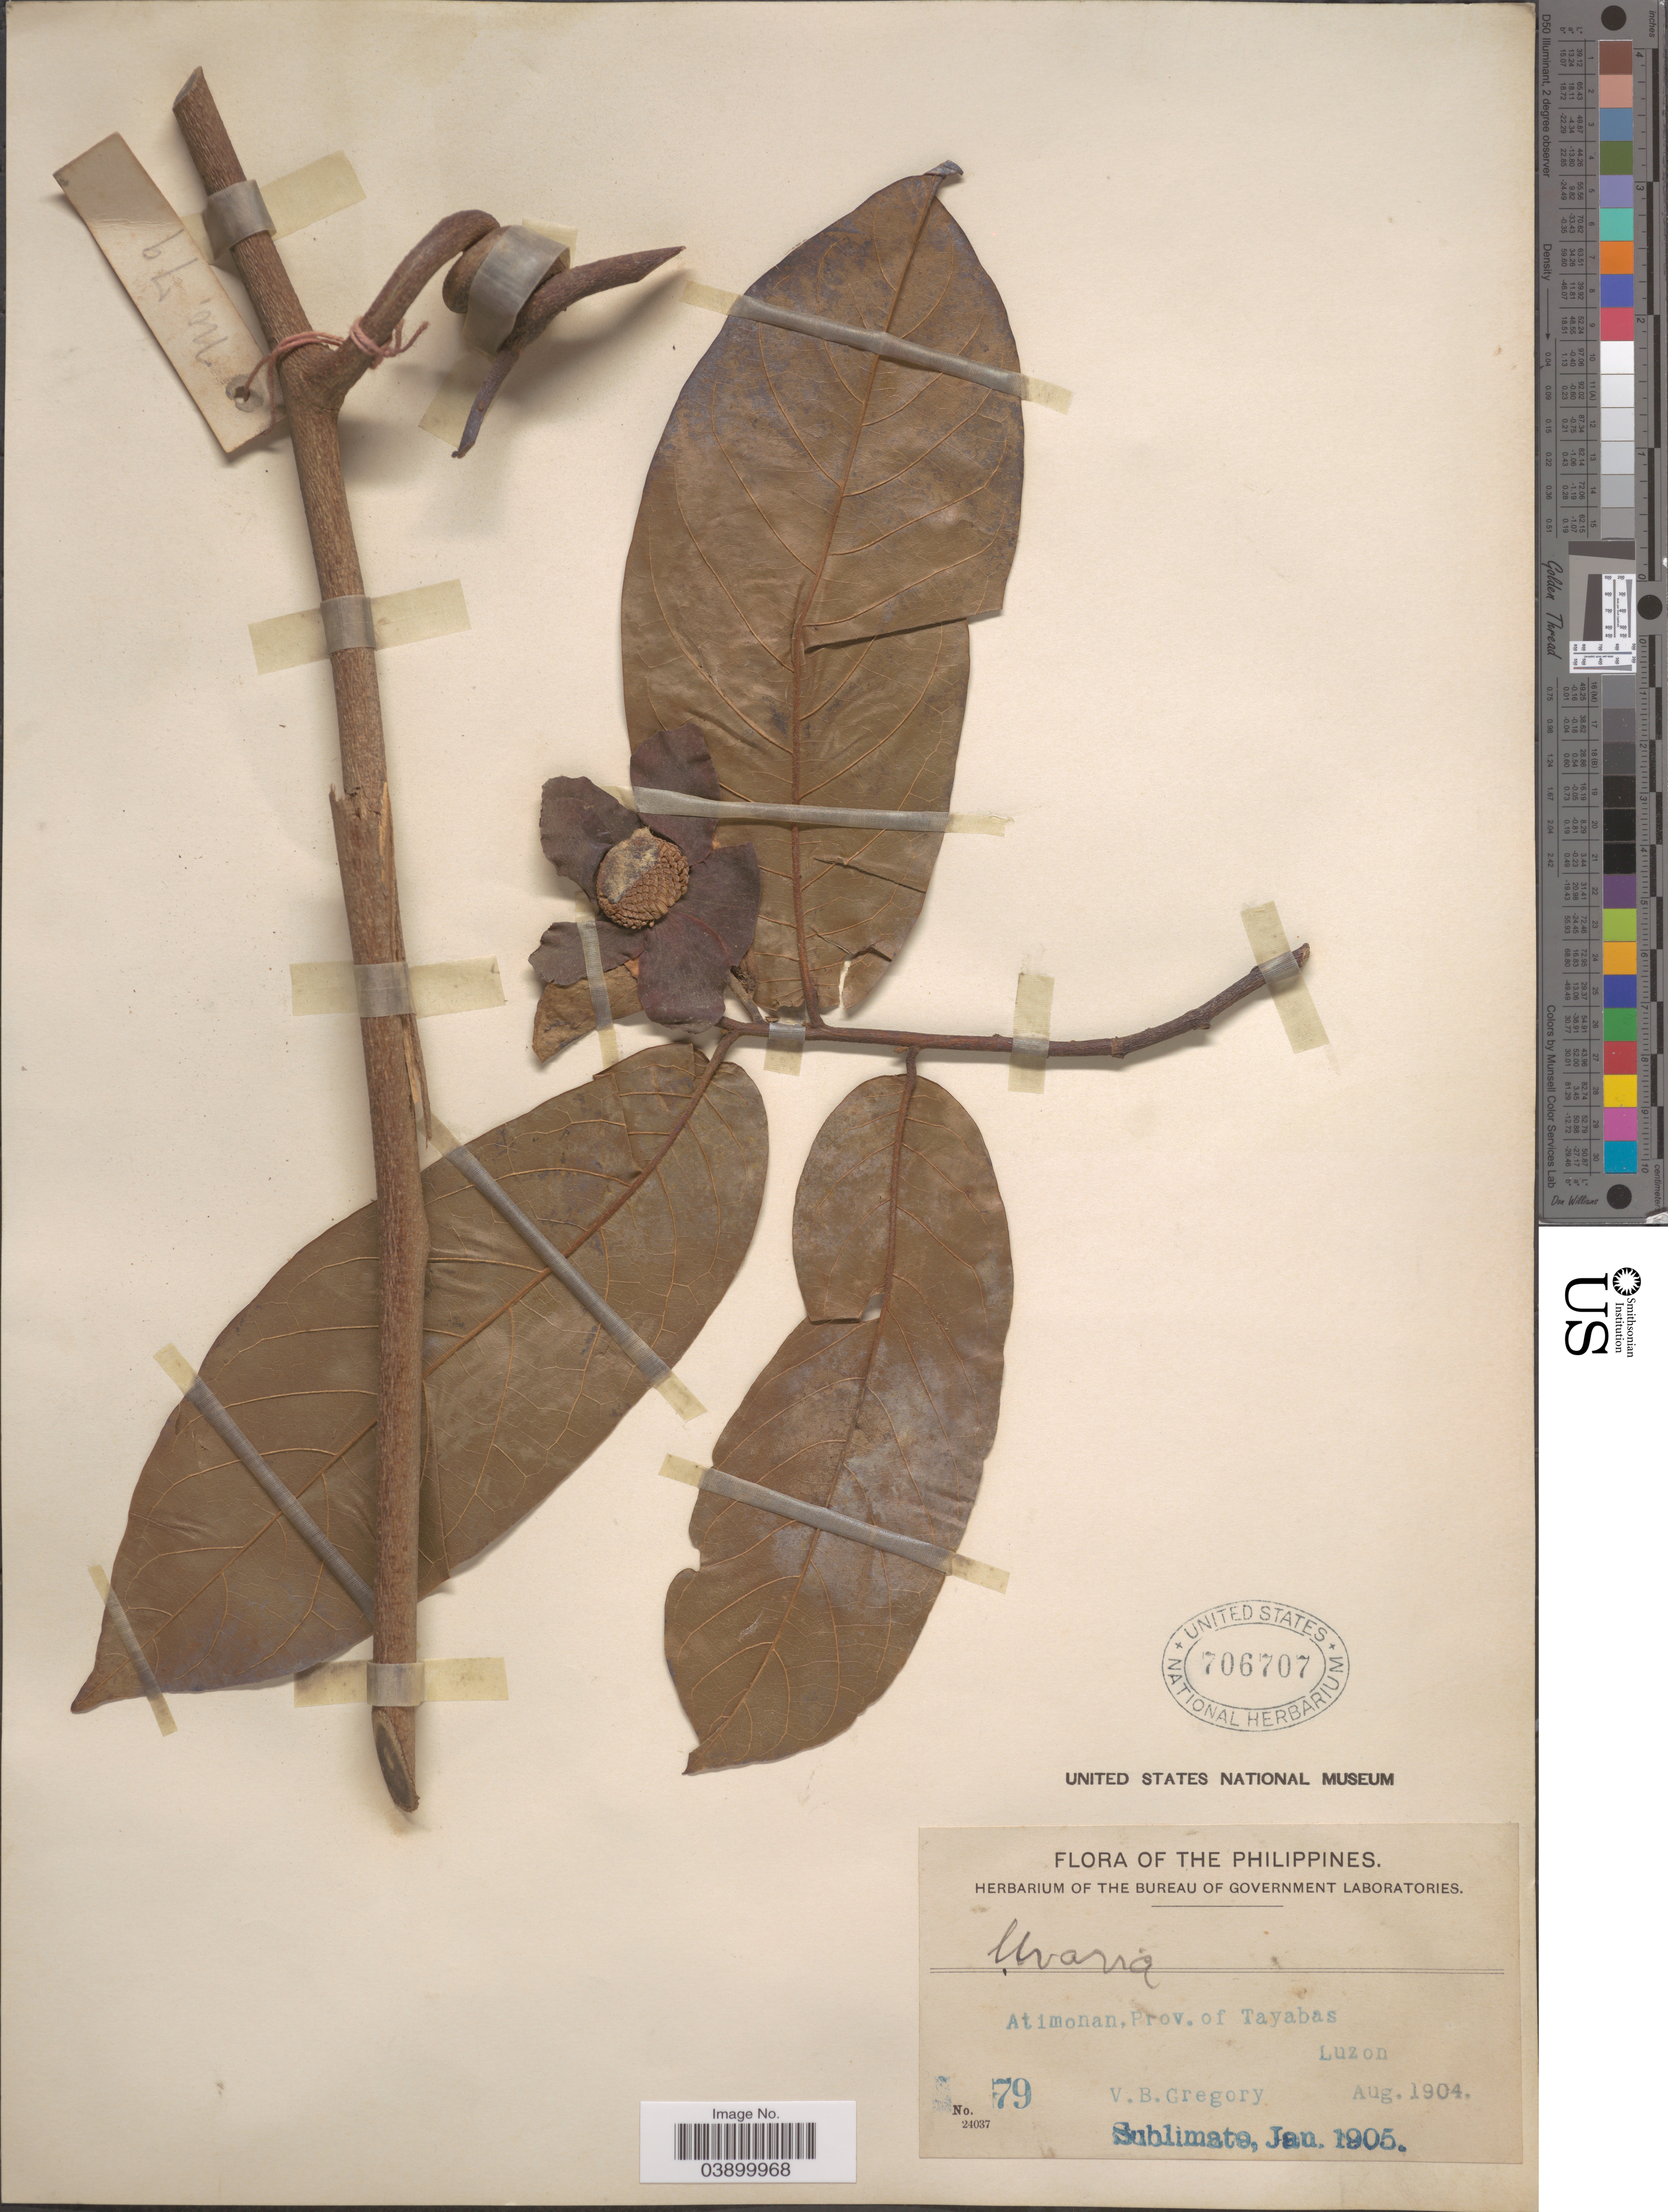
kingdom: Plantae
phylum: Tracheophyta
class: Magnoliopsida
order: Magnoliales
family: Annonaceae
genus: Uvaria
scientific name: Uvaria sp.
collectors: V. Gregory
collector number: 79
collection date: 1904-08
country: Philippines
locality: Atimonan. Prov. of Tayabas. Luzon.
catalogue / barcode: US 706707